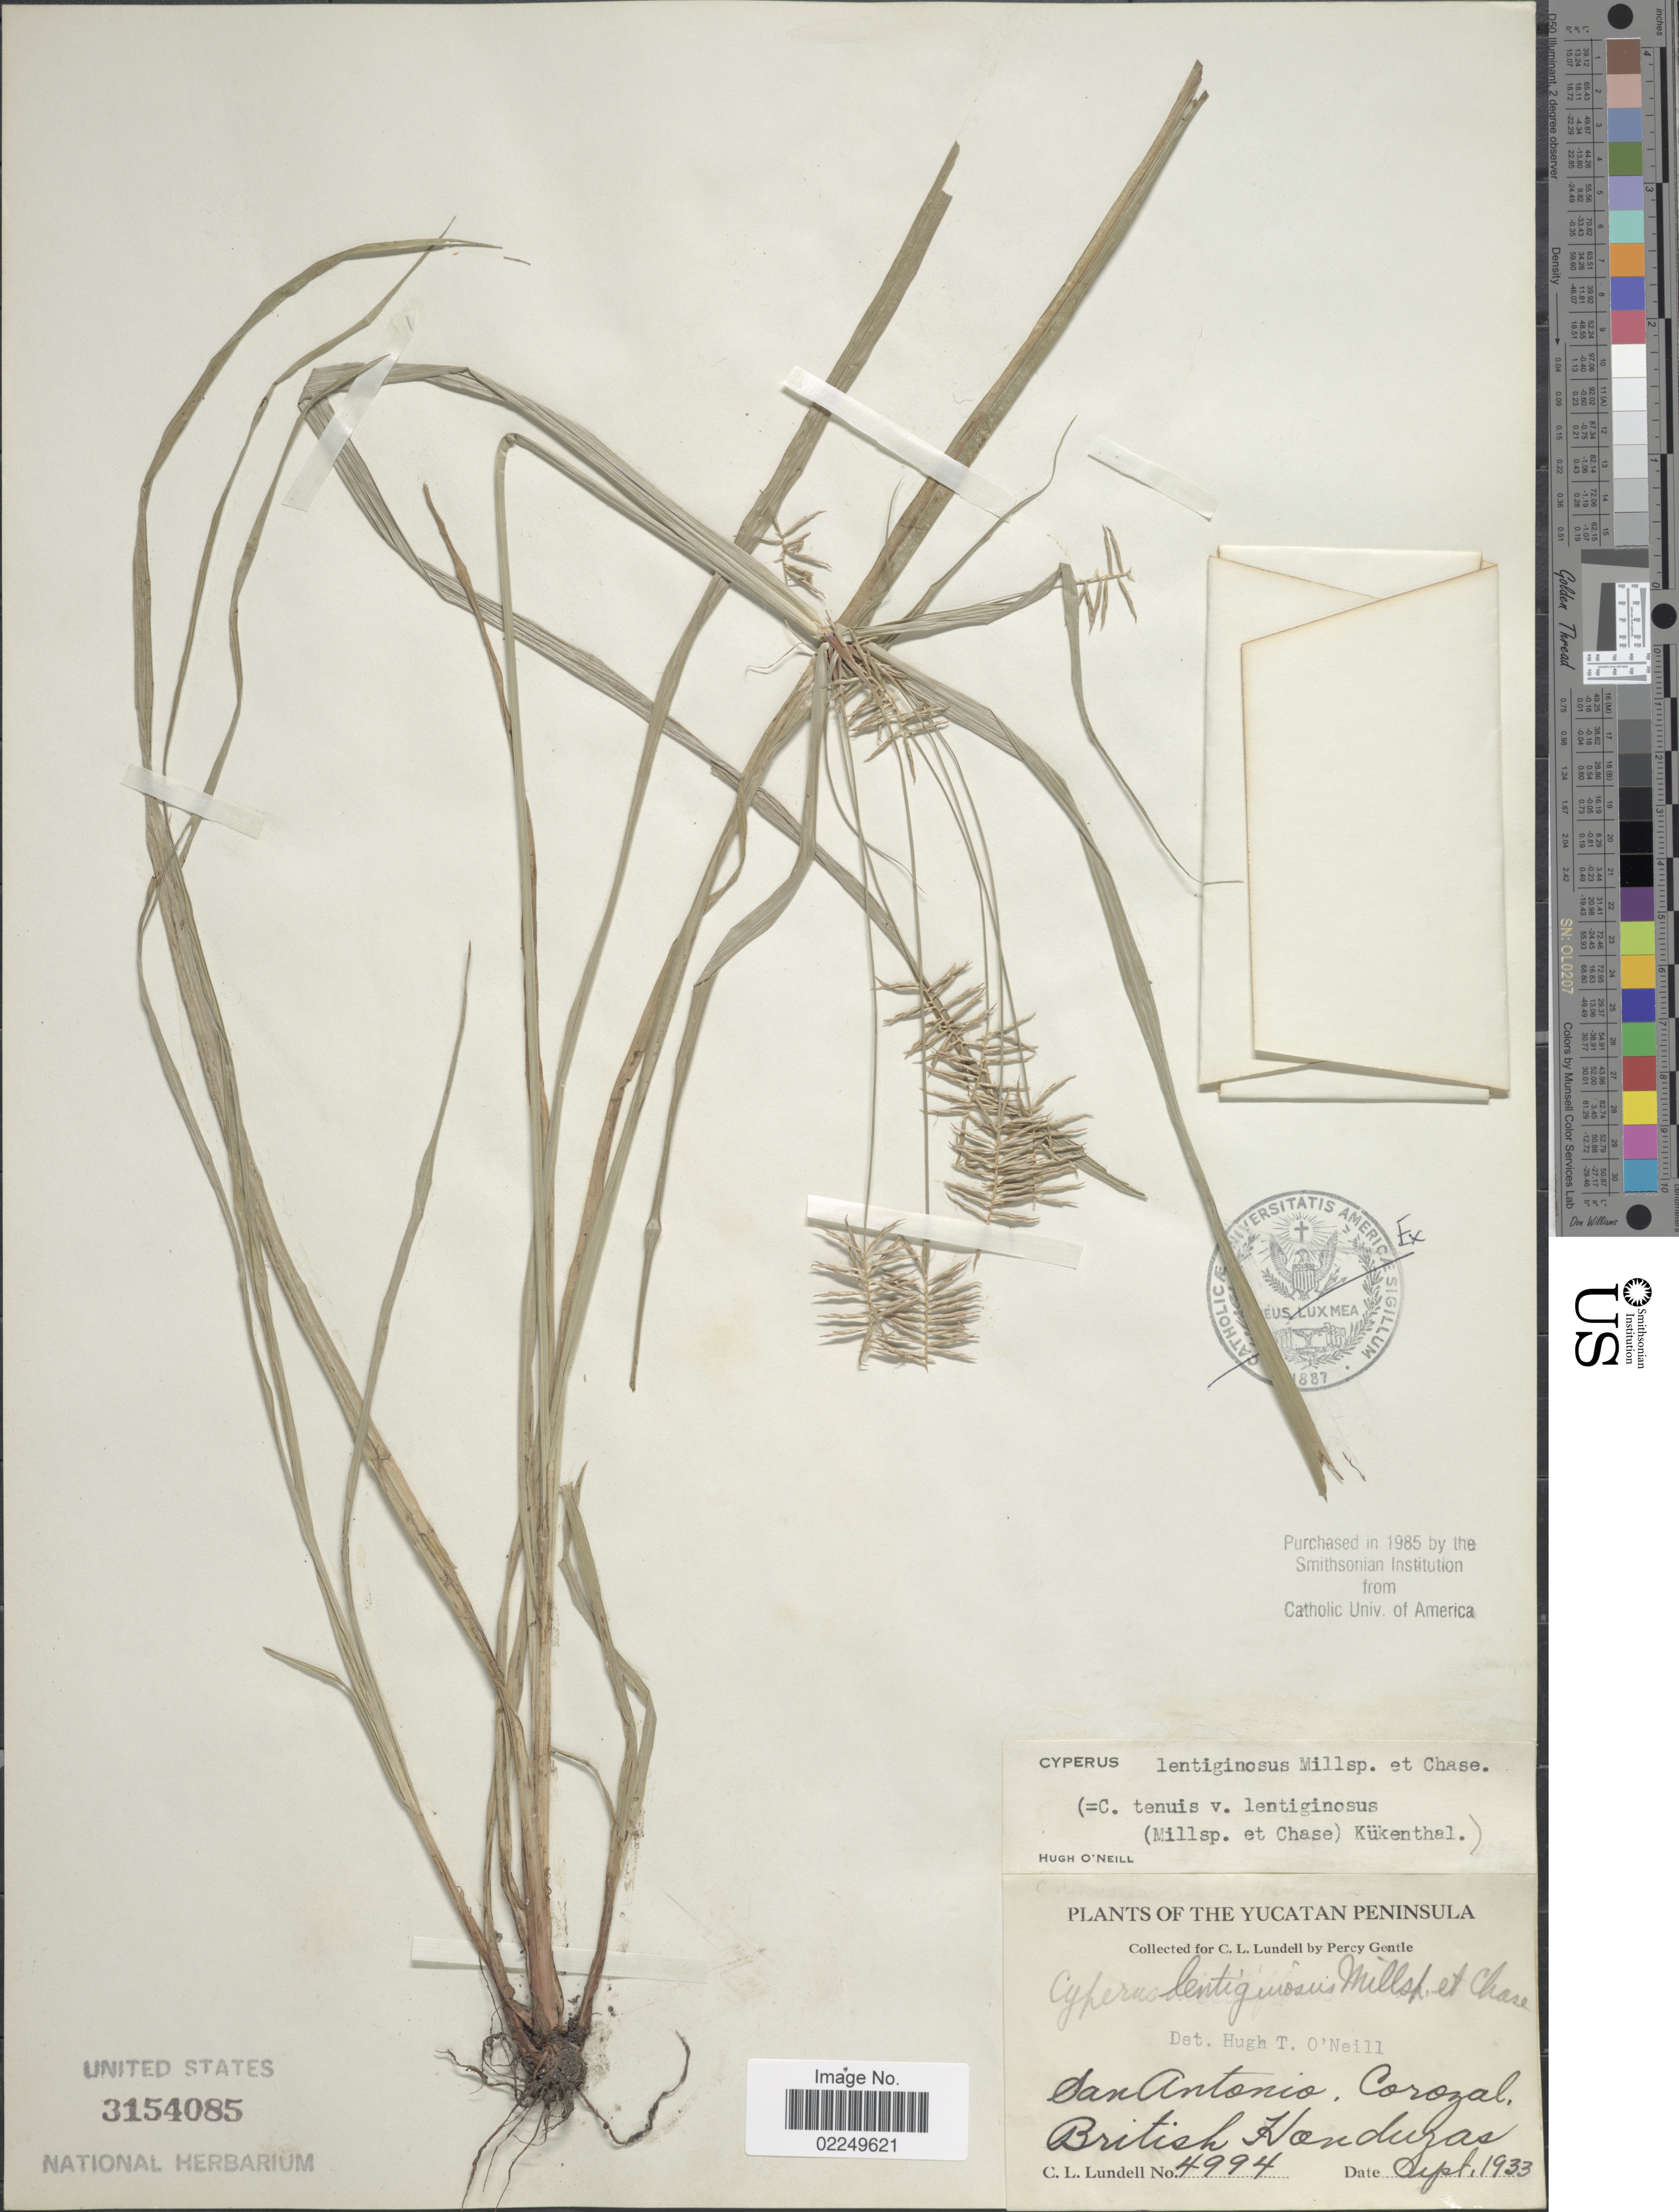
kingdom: Plantae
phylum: Tracheophyta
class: Liliopsida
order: Poales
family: Cyperaceae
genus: Cyperus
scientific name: Cyperus lentiginosus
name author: Millsp. & Chase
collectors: C. L. Lundell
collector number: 4994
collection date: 1933-09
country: Belize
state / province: Corozal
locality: San Antonio, Corozal, British Honduras. Yucatan Peninsula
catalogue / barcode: US 3154085